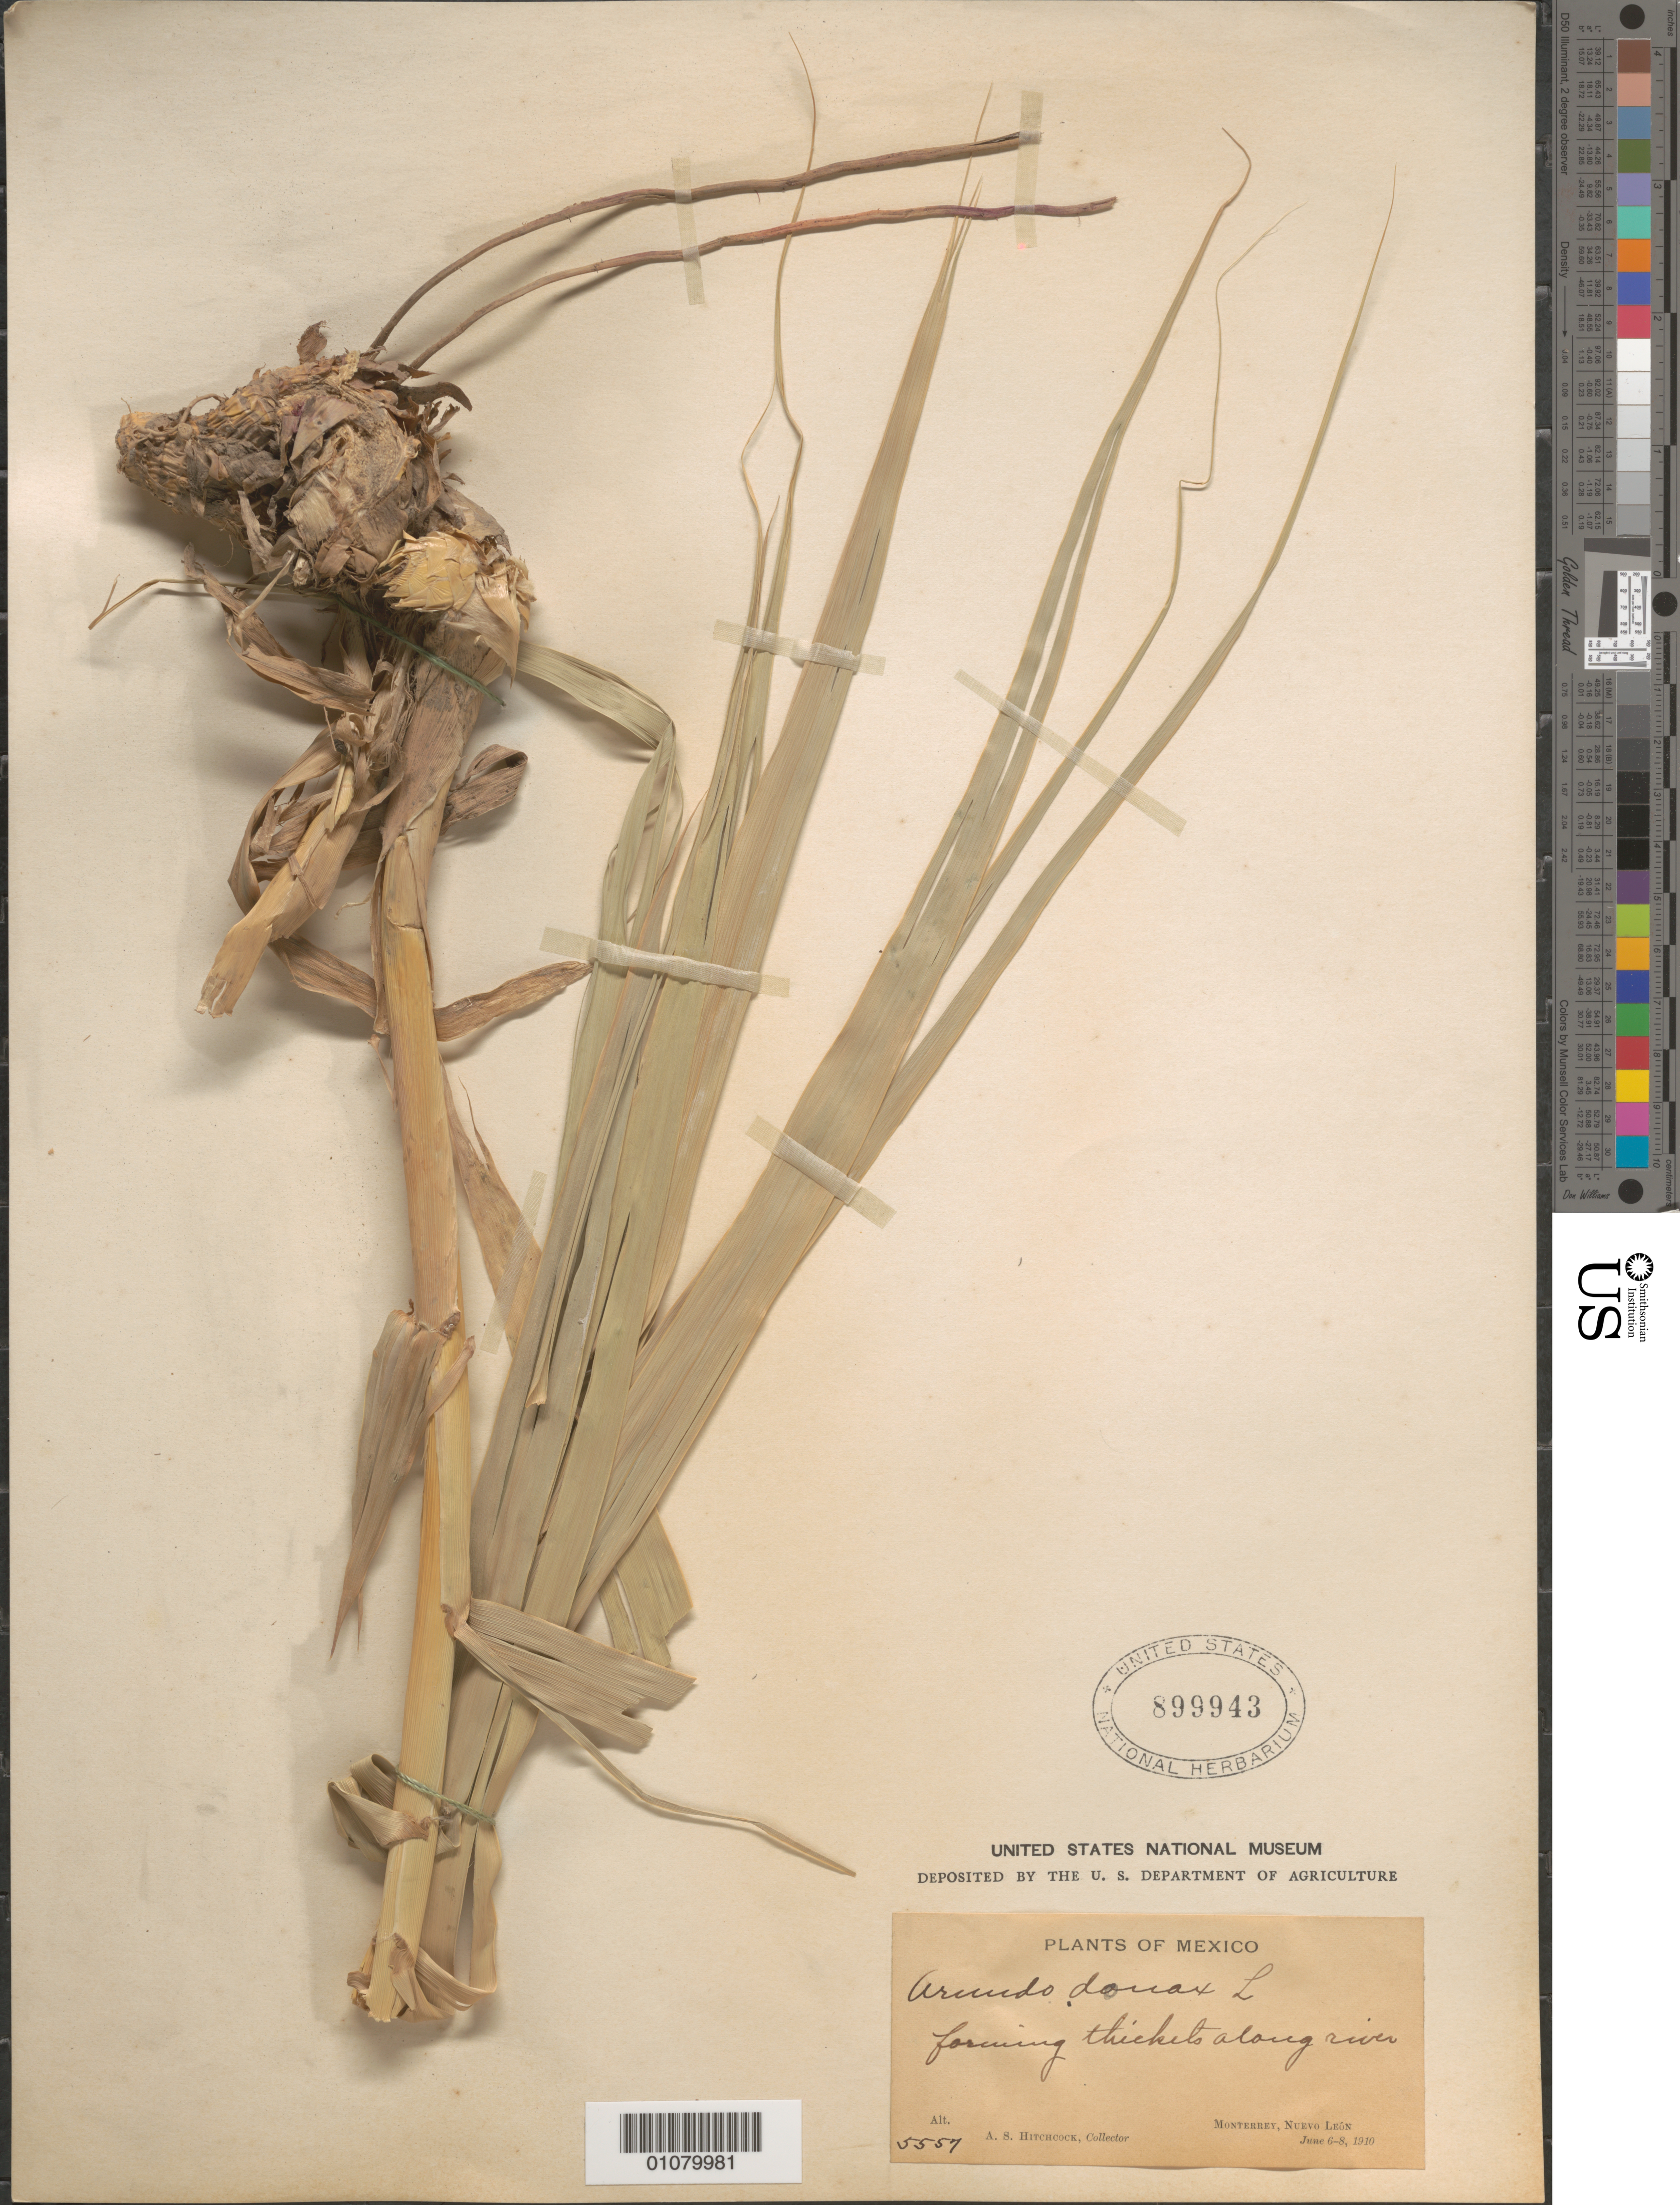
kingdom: Plantae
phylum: Tracheophyta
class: Liliopsida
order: Poales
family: Poaceae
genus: Arundo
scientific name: Arundo donax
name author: L.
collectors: A. S. Hitchcock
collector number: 5557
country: Mexico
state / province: Nuevo León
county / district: Monterrey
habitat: thicket along river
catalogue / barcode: US 899943